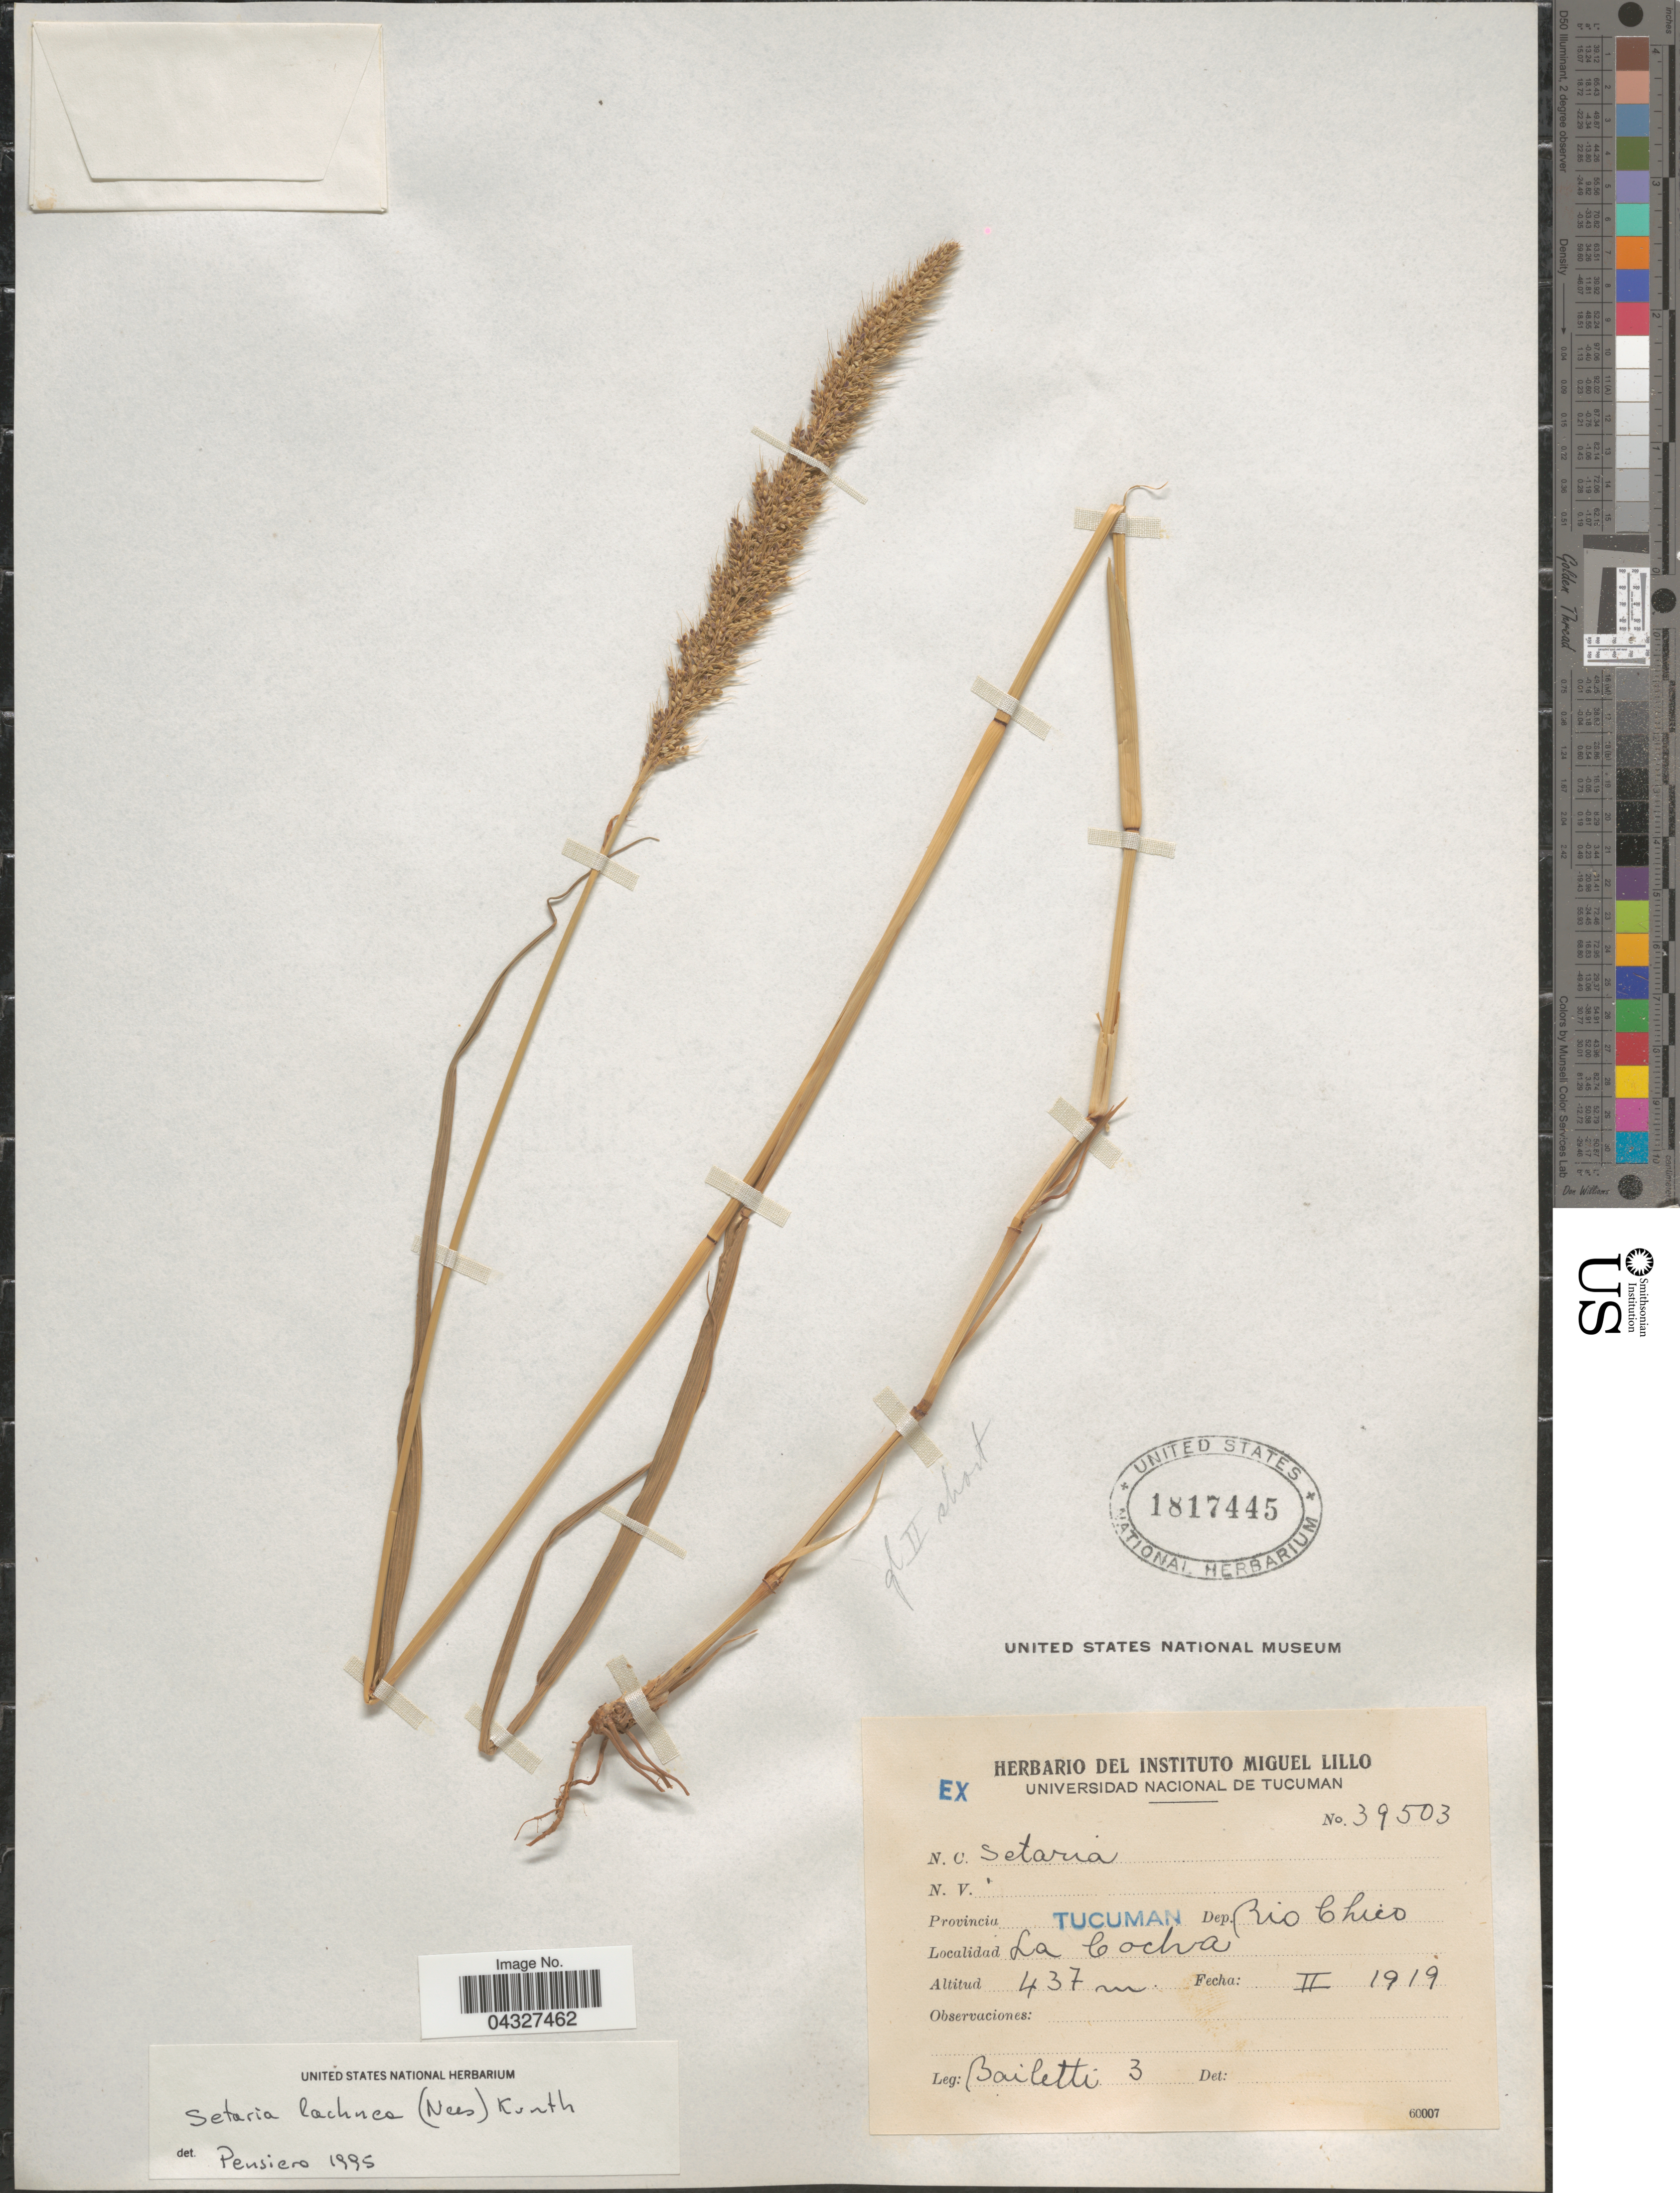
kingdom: Plantae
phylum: Tracheophyta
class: Liliopsida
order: Poales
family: Poaceae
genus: Setaria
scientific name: Setaria lachnea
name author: (Nees) Kunth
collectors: Bailetti, --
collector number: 3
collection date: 1919-02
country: Argentina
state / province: Tucuman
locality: Dep. Rio Chico. La Cocha.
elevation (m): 437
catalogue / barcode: US 1817445